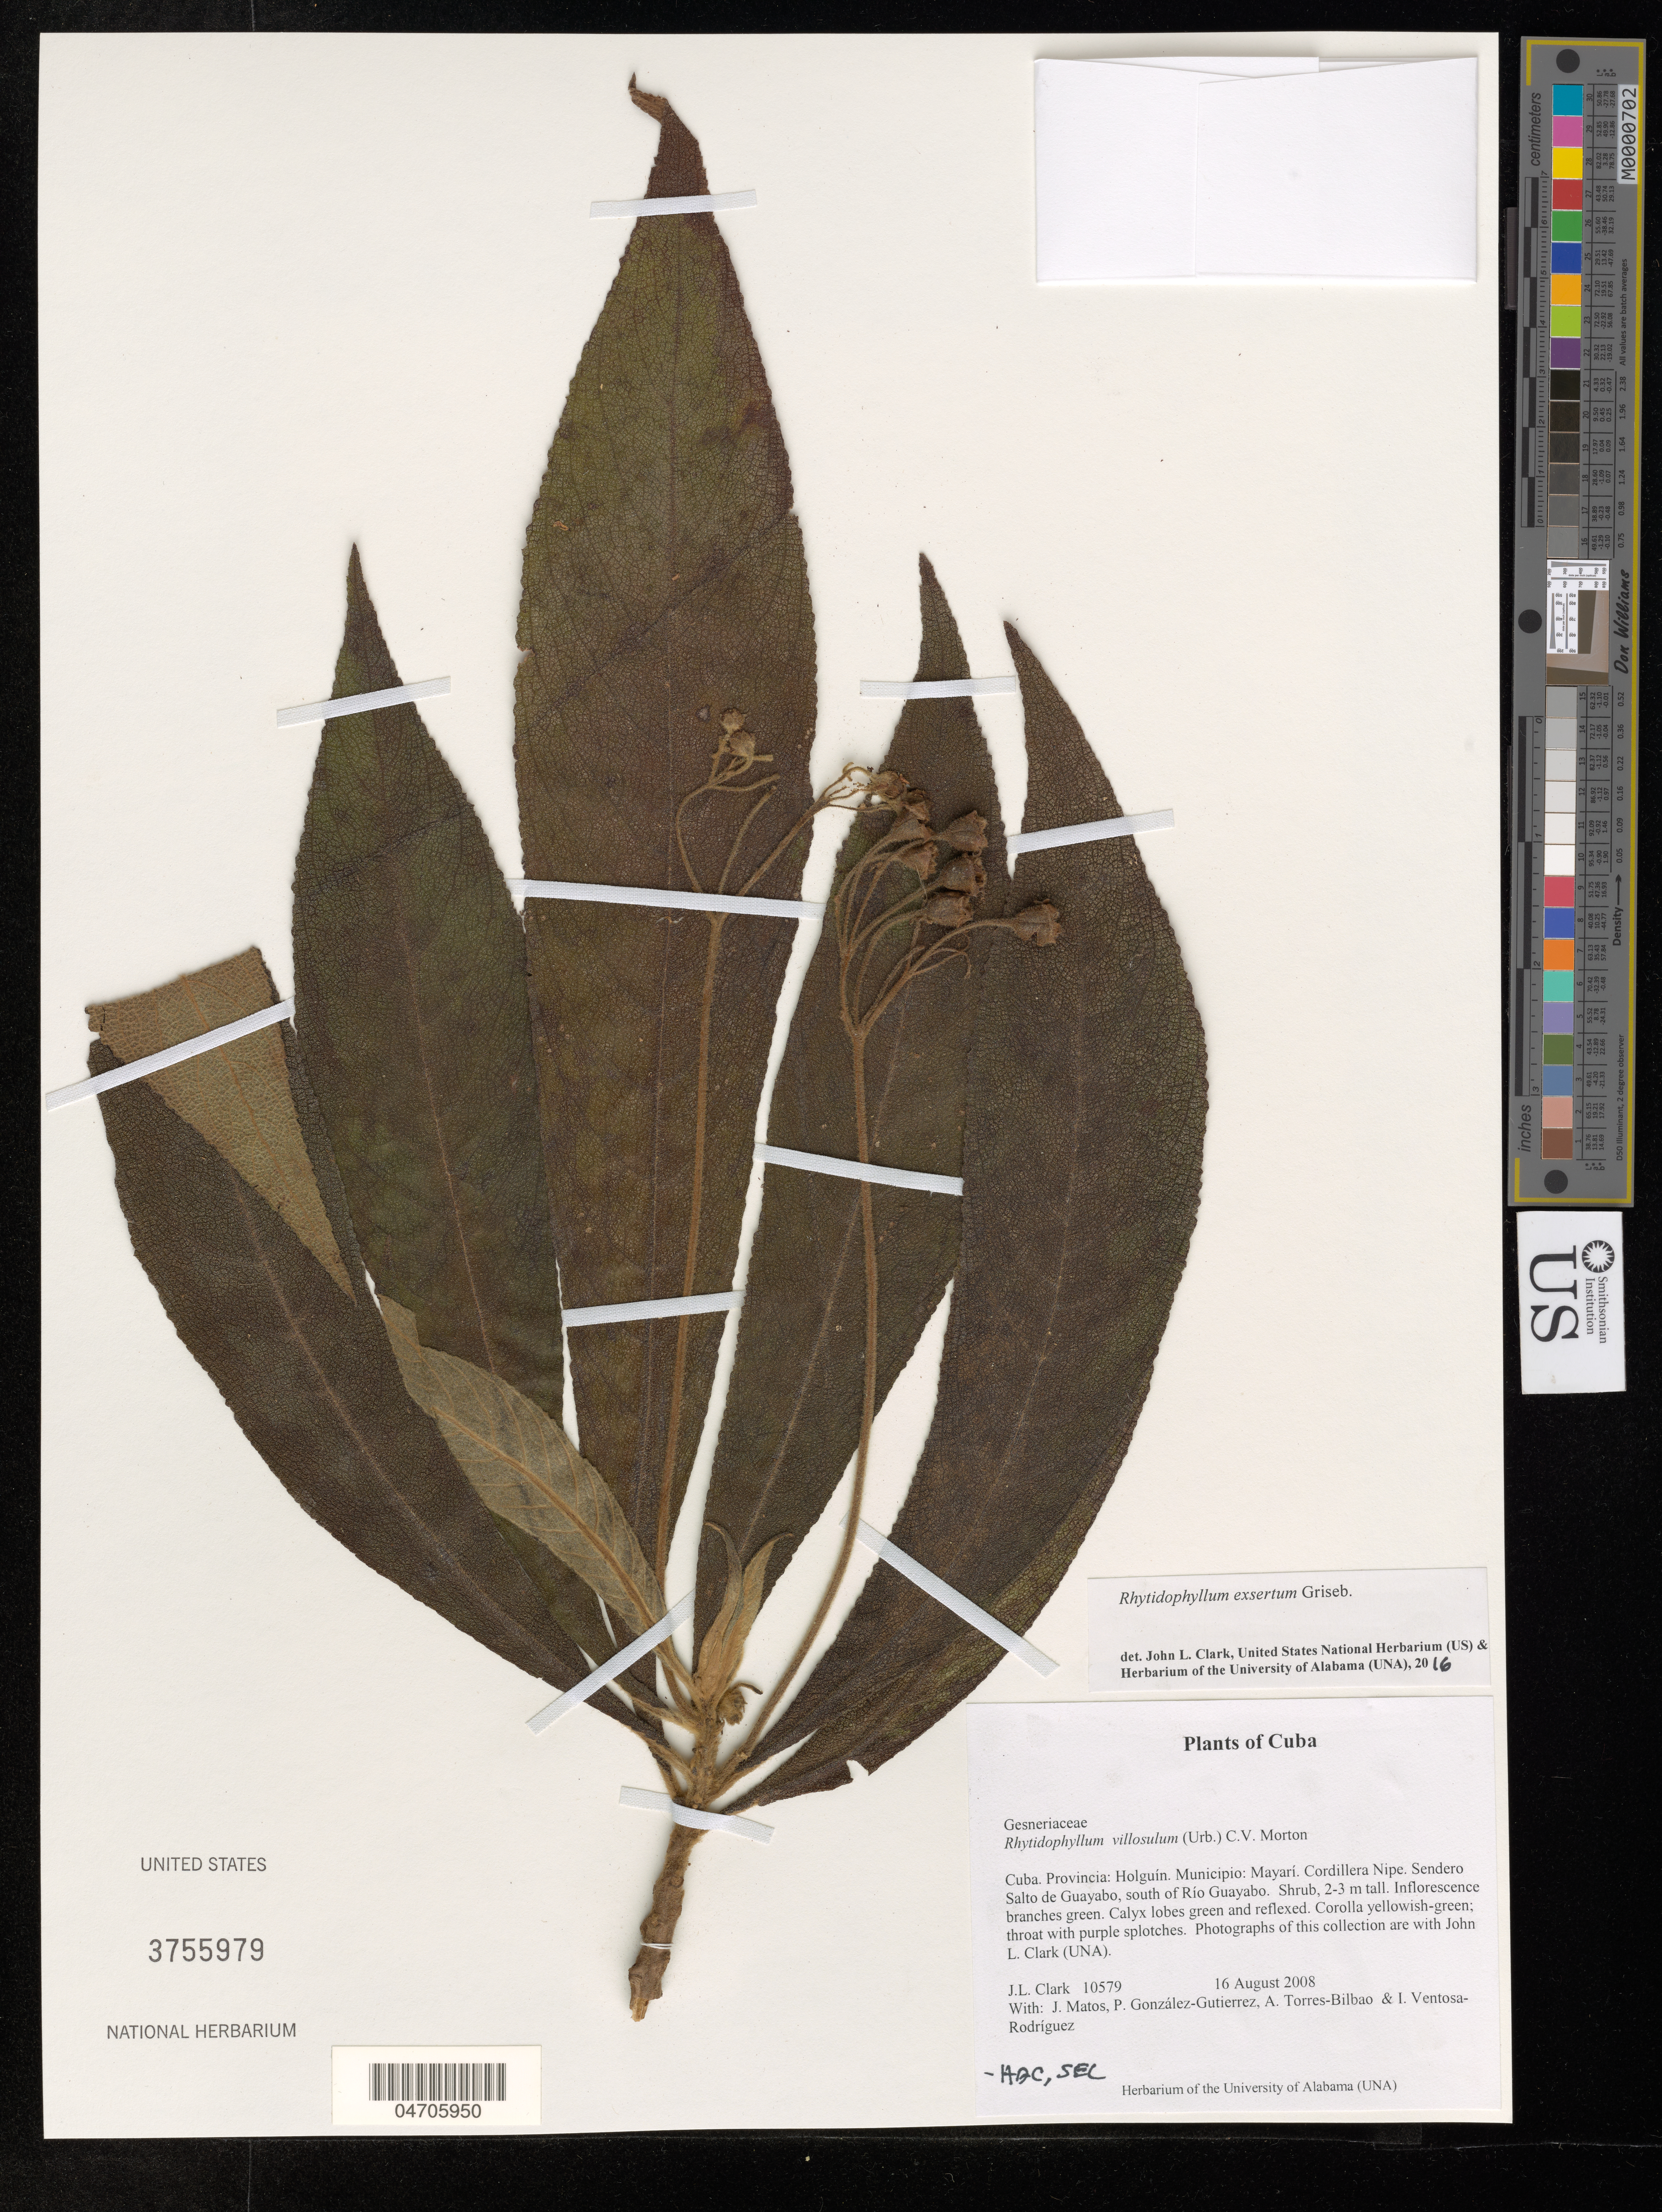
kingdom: Plantae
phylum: Tracheophyta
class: Magnoliopsida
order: Lamiales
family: Gesneriaceae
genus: Rhytidophyllum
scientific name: Rhytidophyllum exsertum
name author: Griseb.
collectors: J. L. Clark, J. Matos, P. González-Gutiérrez, A. Torres-Bilbao & I. Ventosa-Rodríquez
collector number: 10579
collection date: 2008-08-16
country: Cuba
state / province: Holguín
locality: Municipio: Mayarí. Cordillera Nipe. Sendero Salto de Guayabo, south of Río Guayabo.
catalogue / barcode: US 3755979